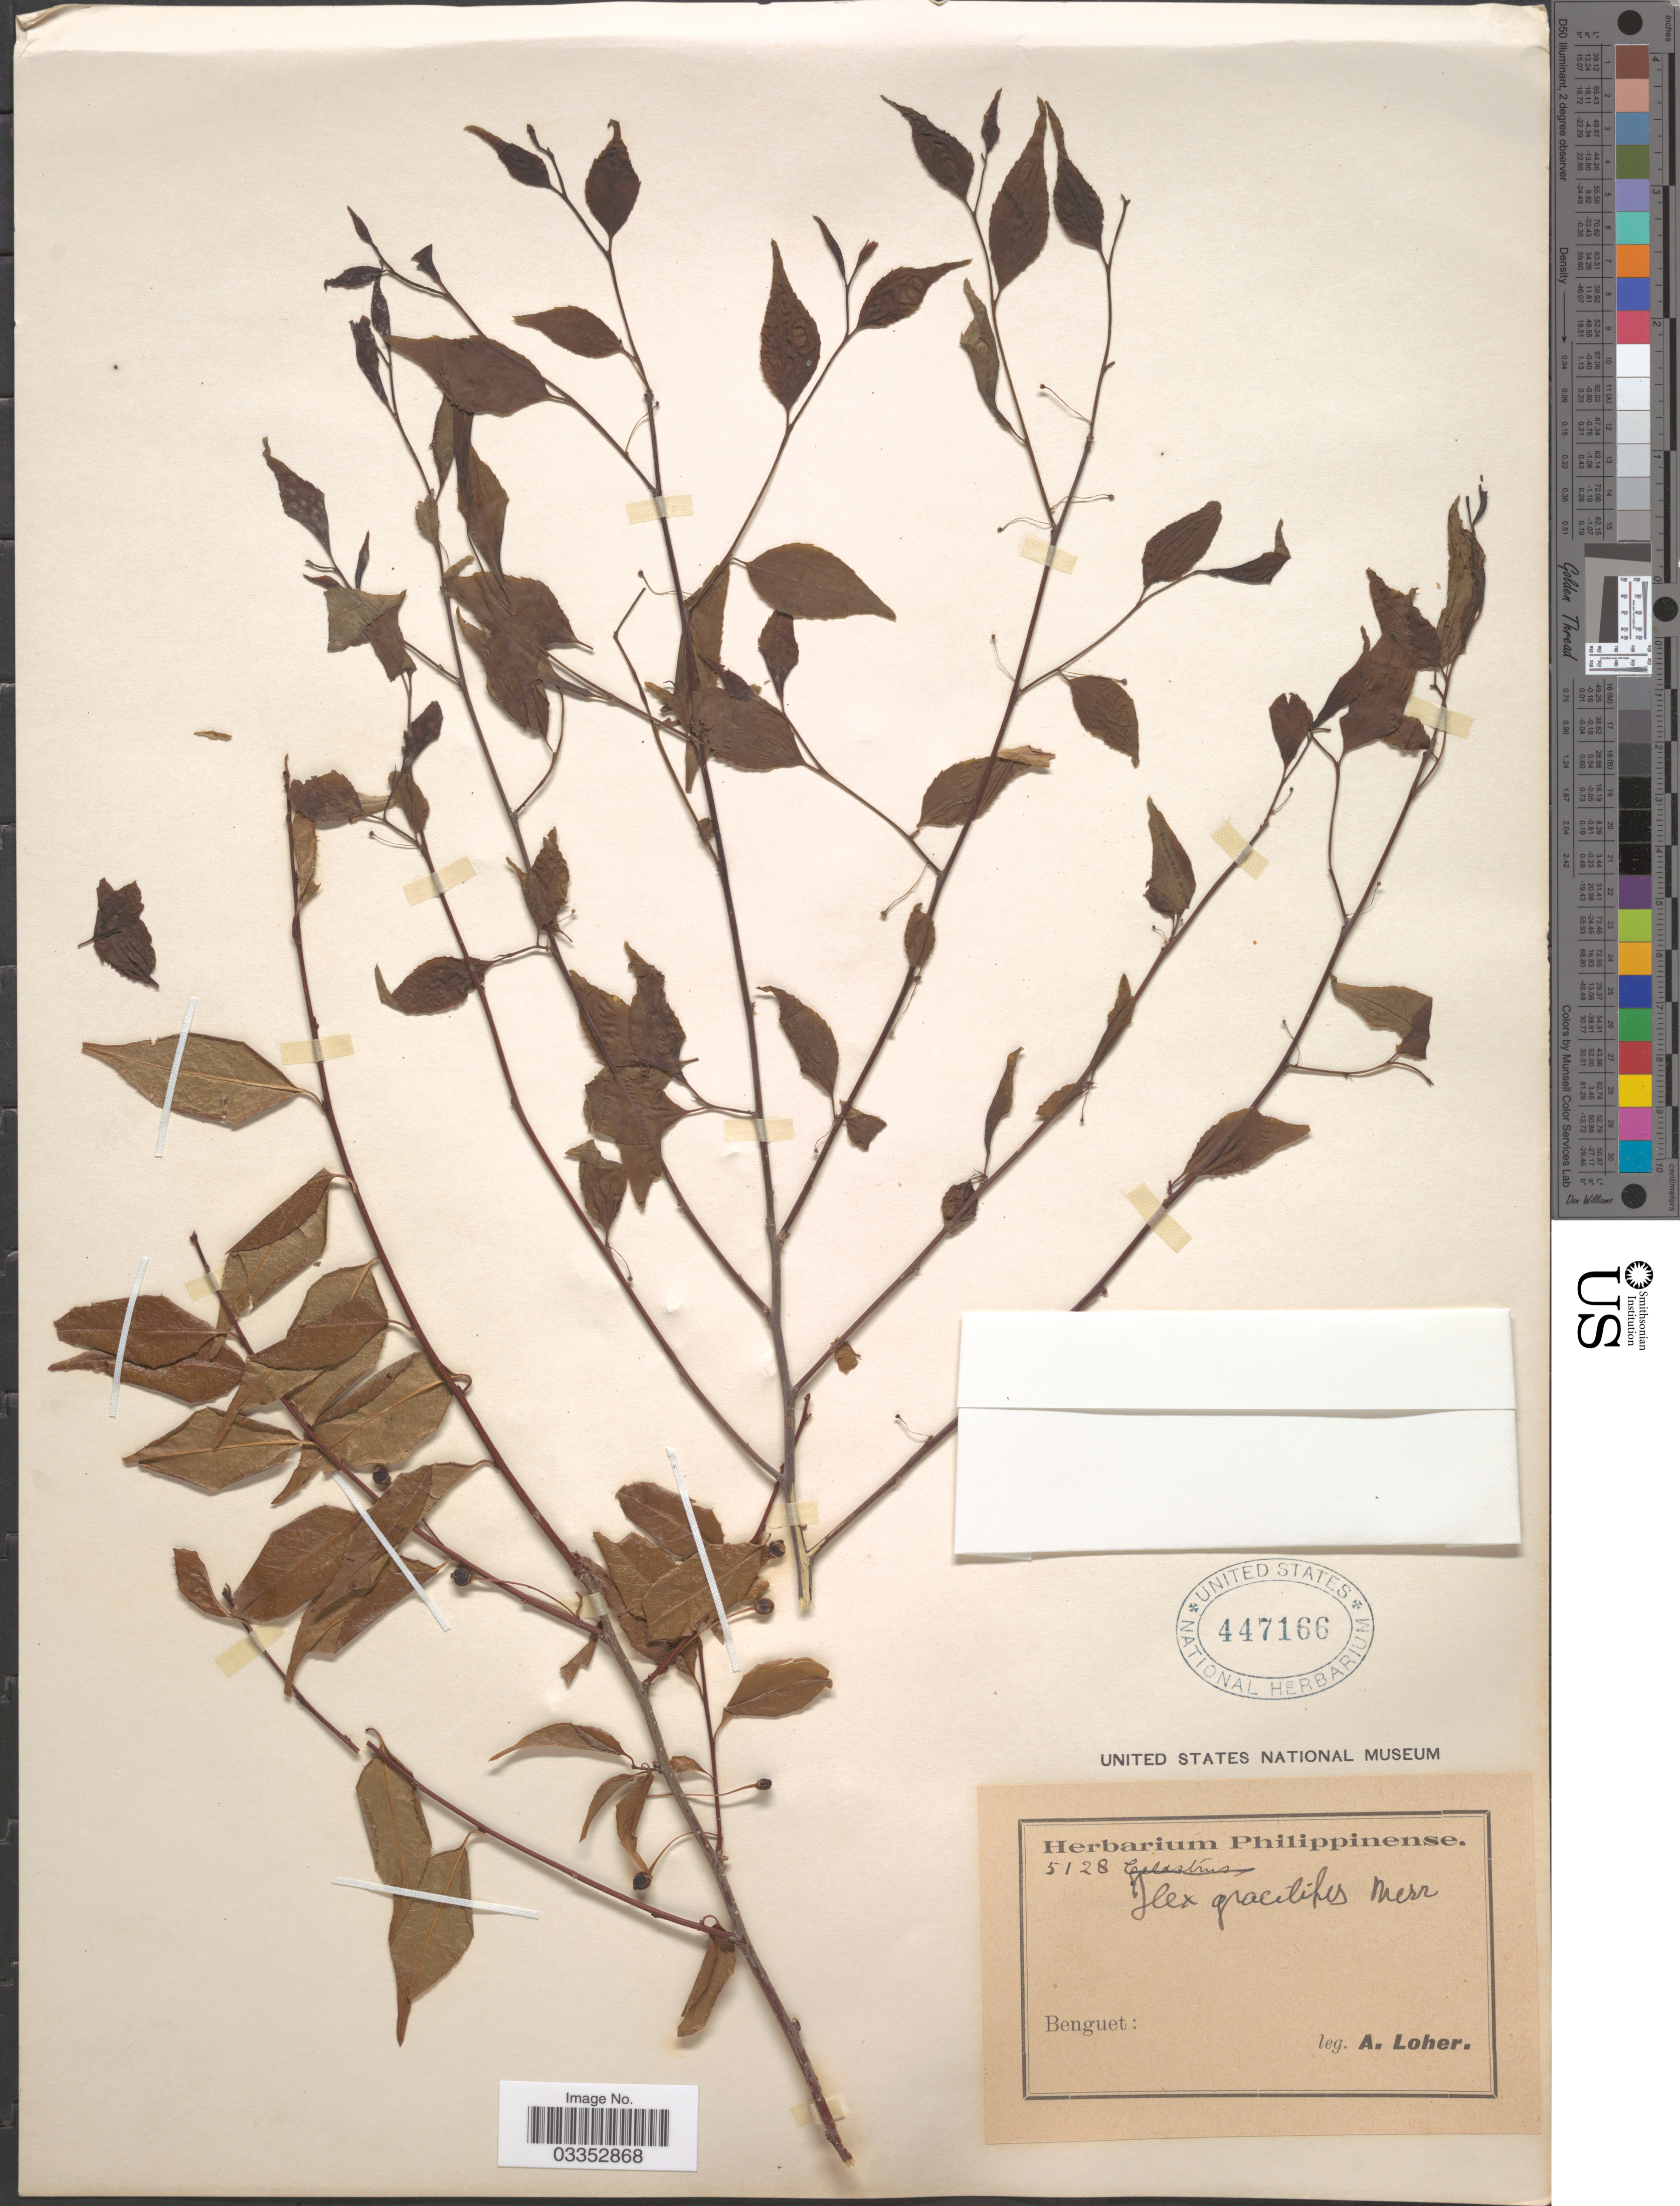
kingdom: Plantae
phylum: Tracheophyta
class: Magnoliopsida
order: Aquifoliales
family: Aquifoliaceae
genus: Ilex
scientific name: Ilex asprella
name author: Champ. ex Benth.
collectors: A. Loher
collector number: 5128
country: Philippines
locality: Benguet.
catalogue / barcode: US 447166